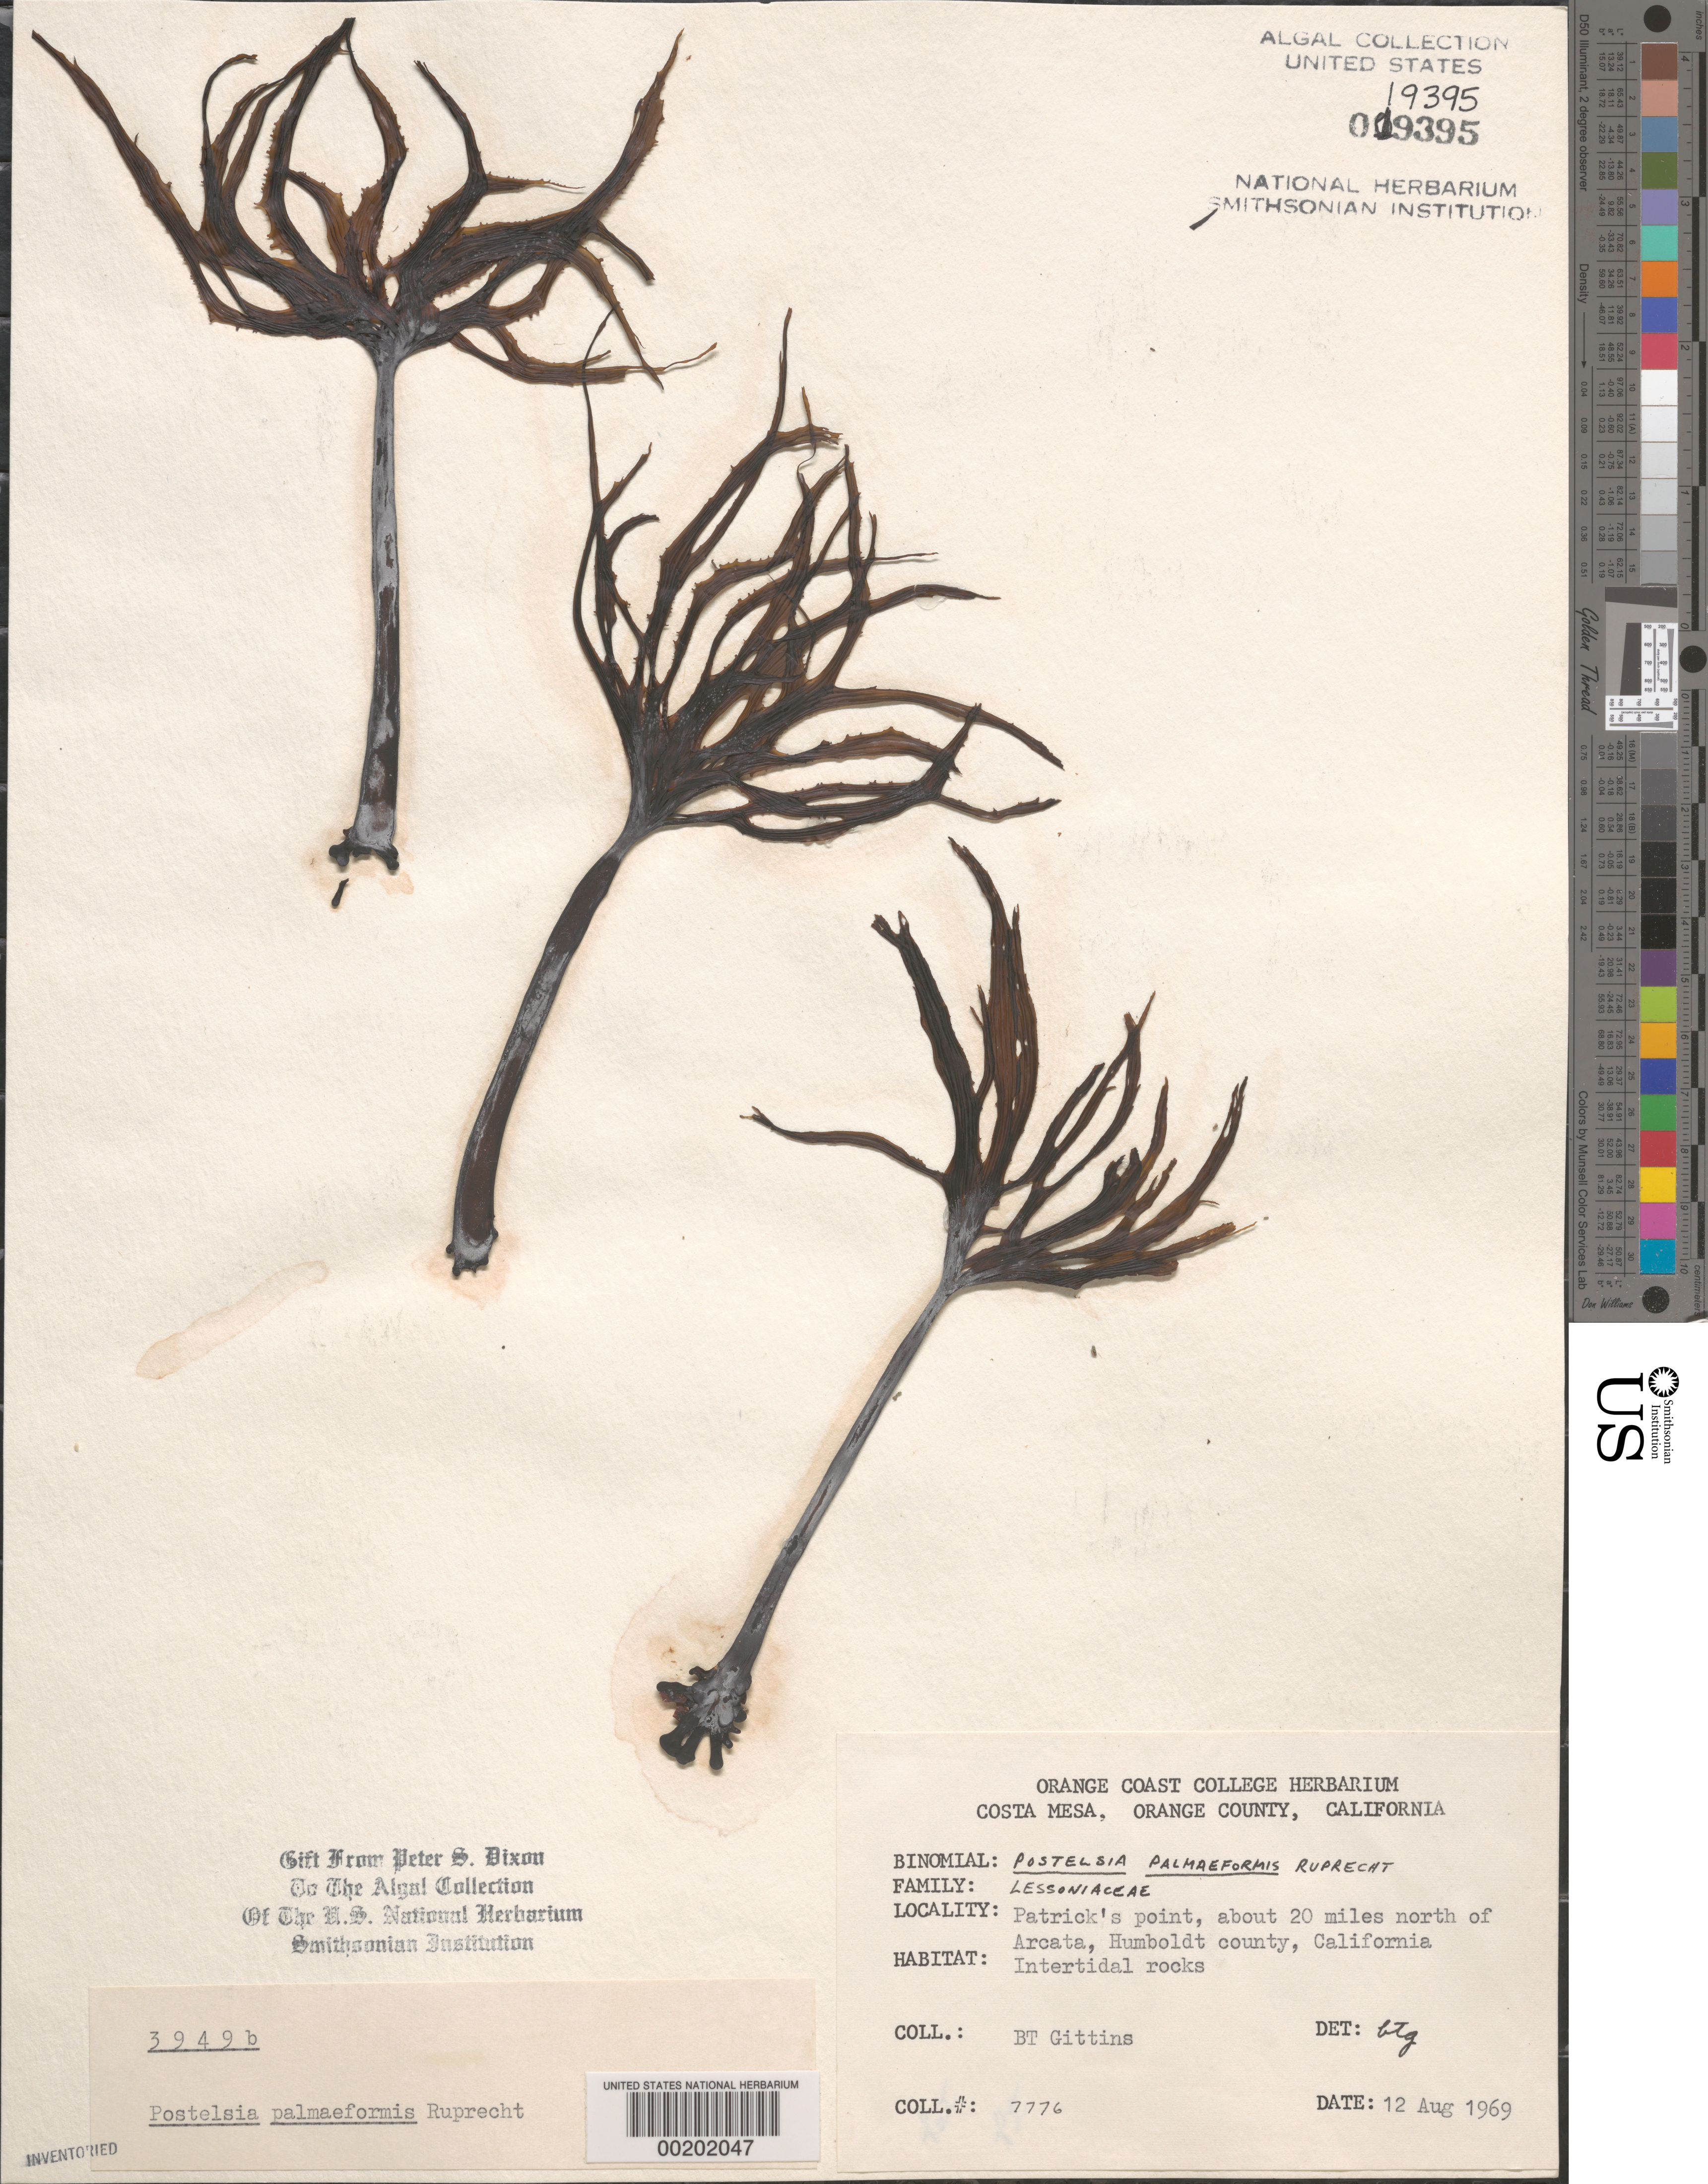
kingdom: Chromista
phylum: Ochrophyta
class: Phaeophyceae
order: Laminariales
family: Laminariaceae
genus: Postelsia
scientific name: Postelsia palmaeformis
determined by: Gittins, B. T.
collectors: B. Gittins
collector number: BTG 7776 & PSD 3949B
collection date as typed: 12 Aug 1969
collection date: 1969-08-12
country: United States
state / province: California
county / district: Humboldt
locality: Patrick's Point, ca. 20 miles north of Arcata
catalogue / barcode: US 19395